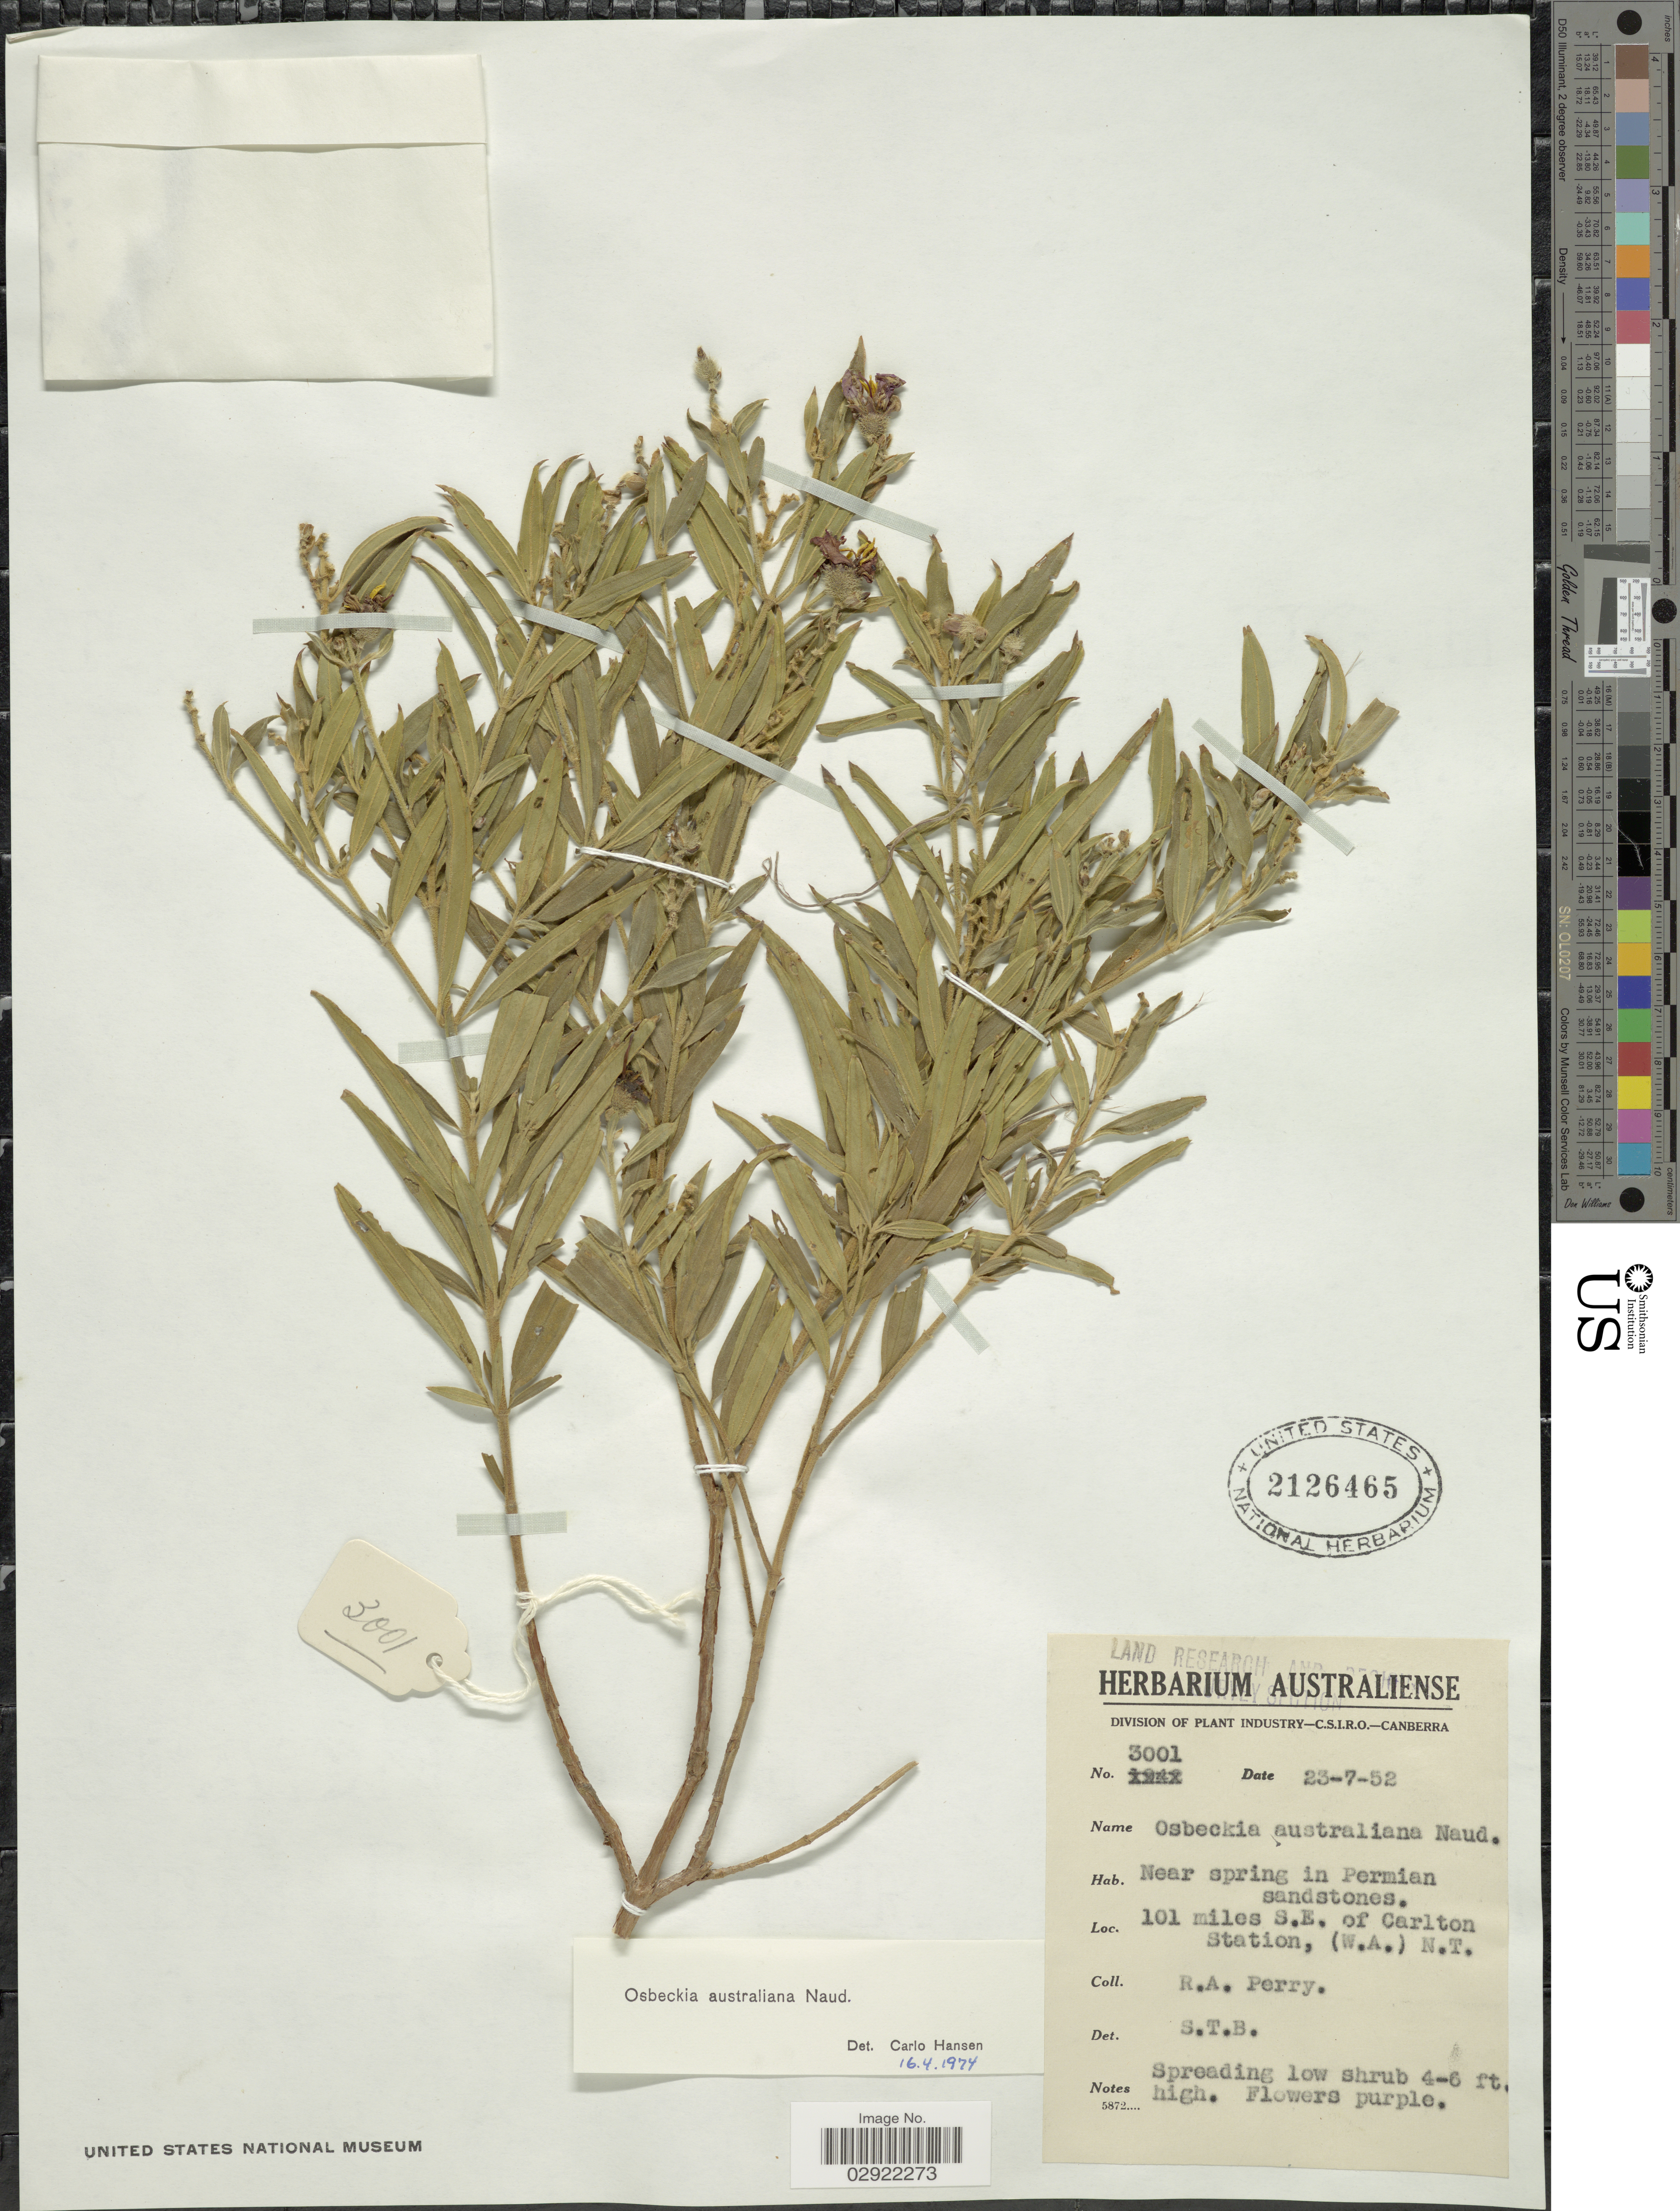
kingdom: Plantae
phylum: Tracheophyta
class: Magnoliopsida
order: Myrtales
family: Melastomataceae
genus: Osbeckia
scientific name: Osbeckia australiana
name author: Naudin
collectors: Perry, R. A.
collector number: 3001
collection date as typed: Transcribed d/m/y: 23/7/52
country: Australia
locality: Near spring in Permian sandstones. 101 miles S.E. of Carlton Station, (W.A.) N.T.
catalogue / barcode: US 2126465